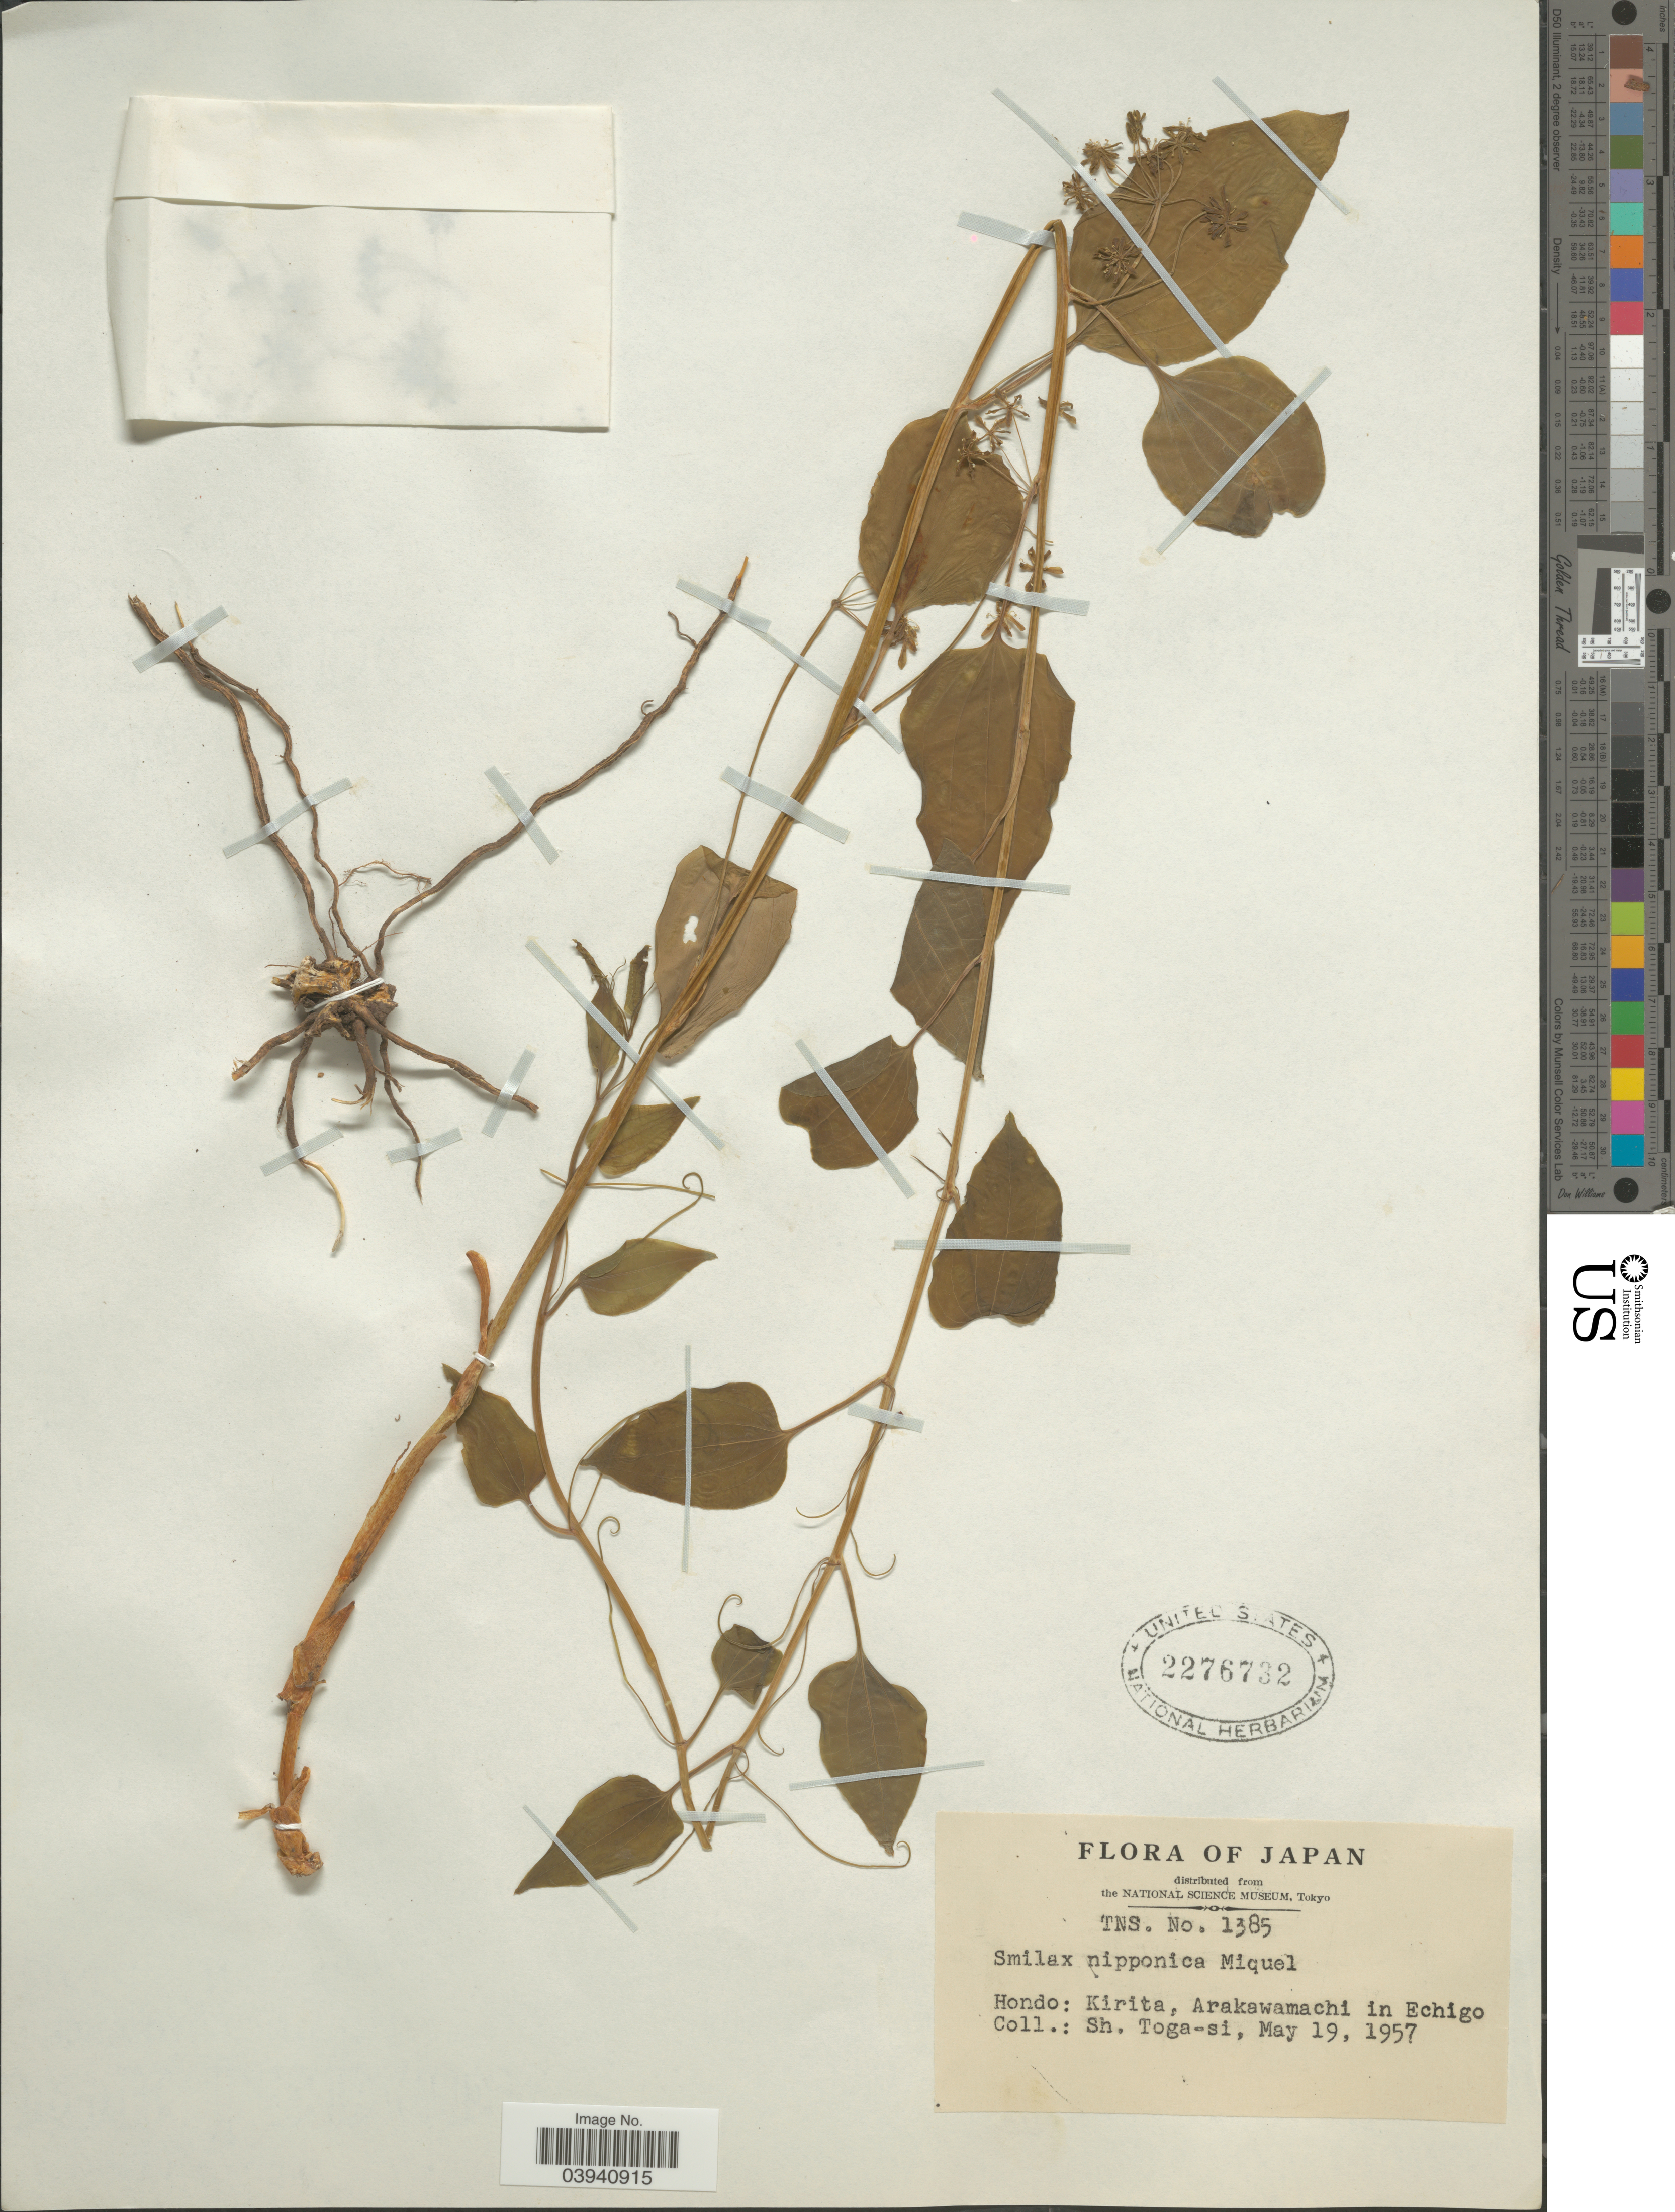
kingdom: Plantae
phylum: Tracheophyta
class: Liliopsida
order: Liliales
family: Smilacaceae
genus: Smilax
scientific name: Smilax nipponica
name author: Miq.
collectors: S. Togasi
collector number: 1385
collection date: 1957-05-19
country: Japan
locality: Hondo: Kirita, Arakawamachi in Echigo.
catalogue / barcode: US 2276732